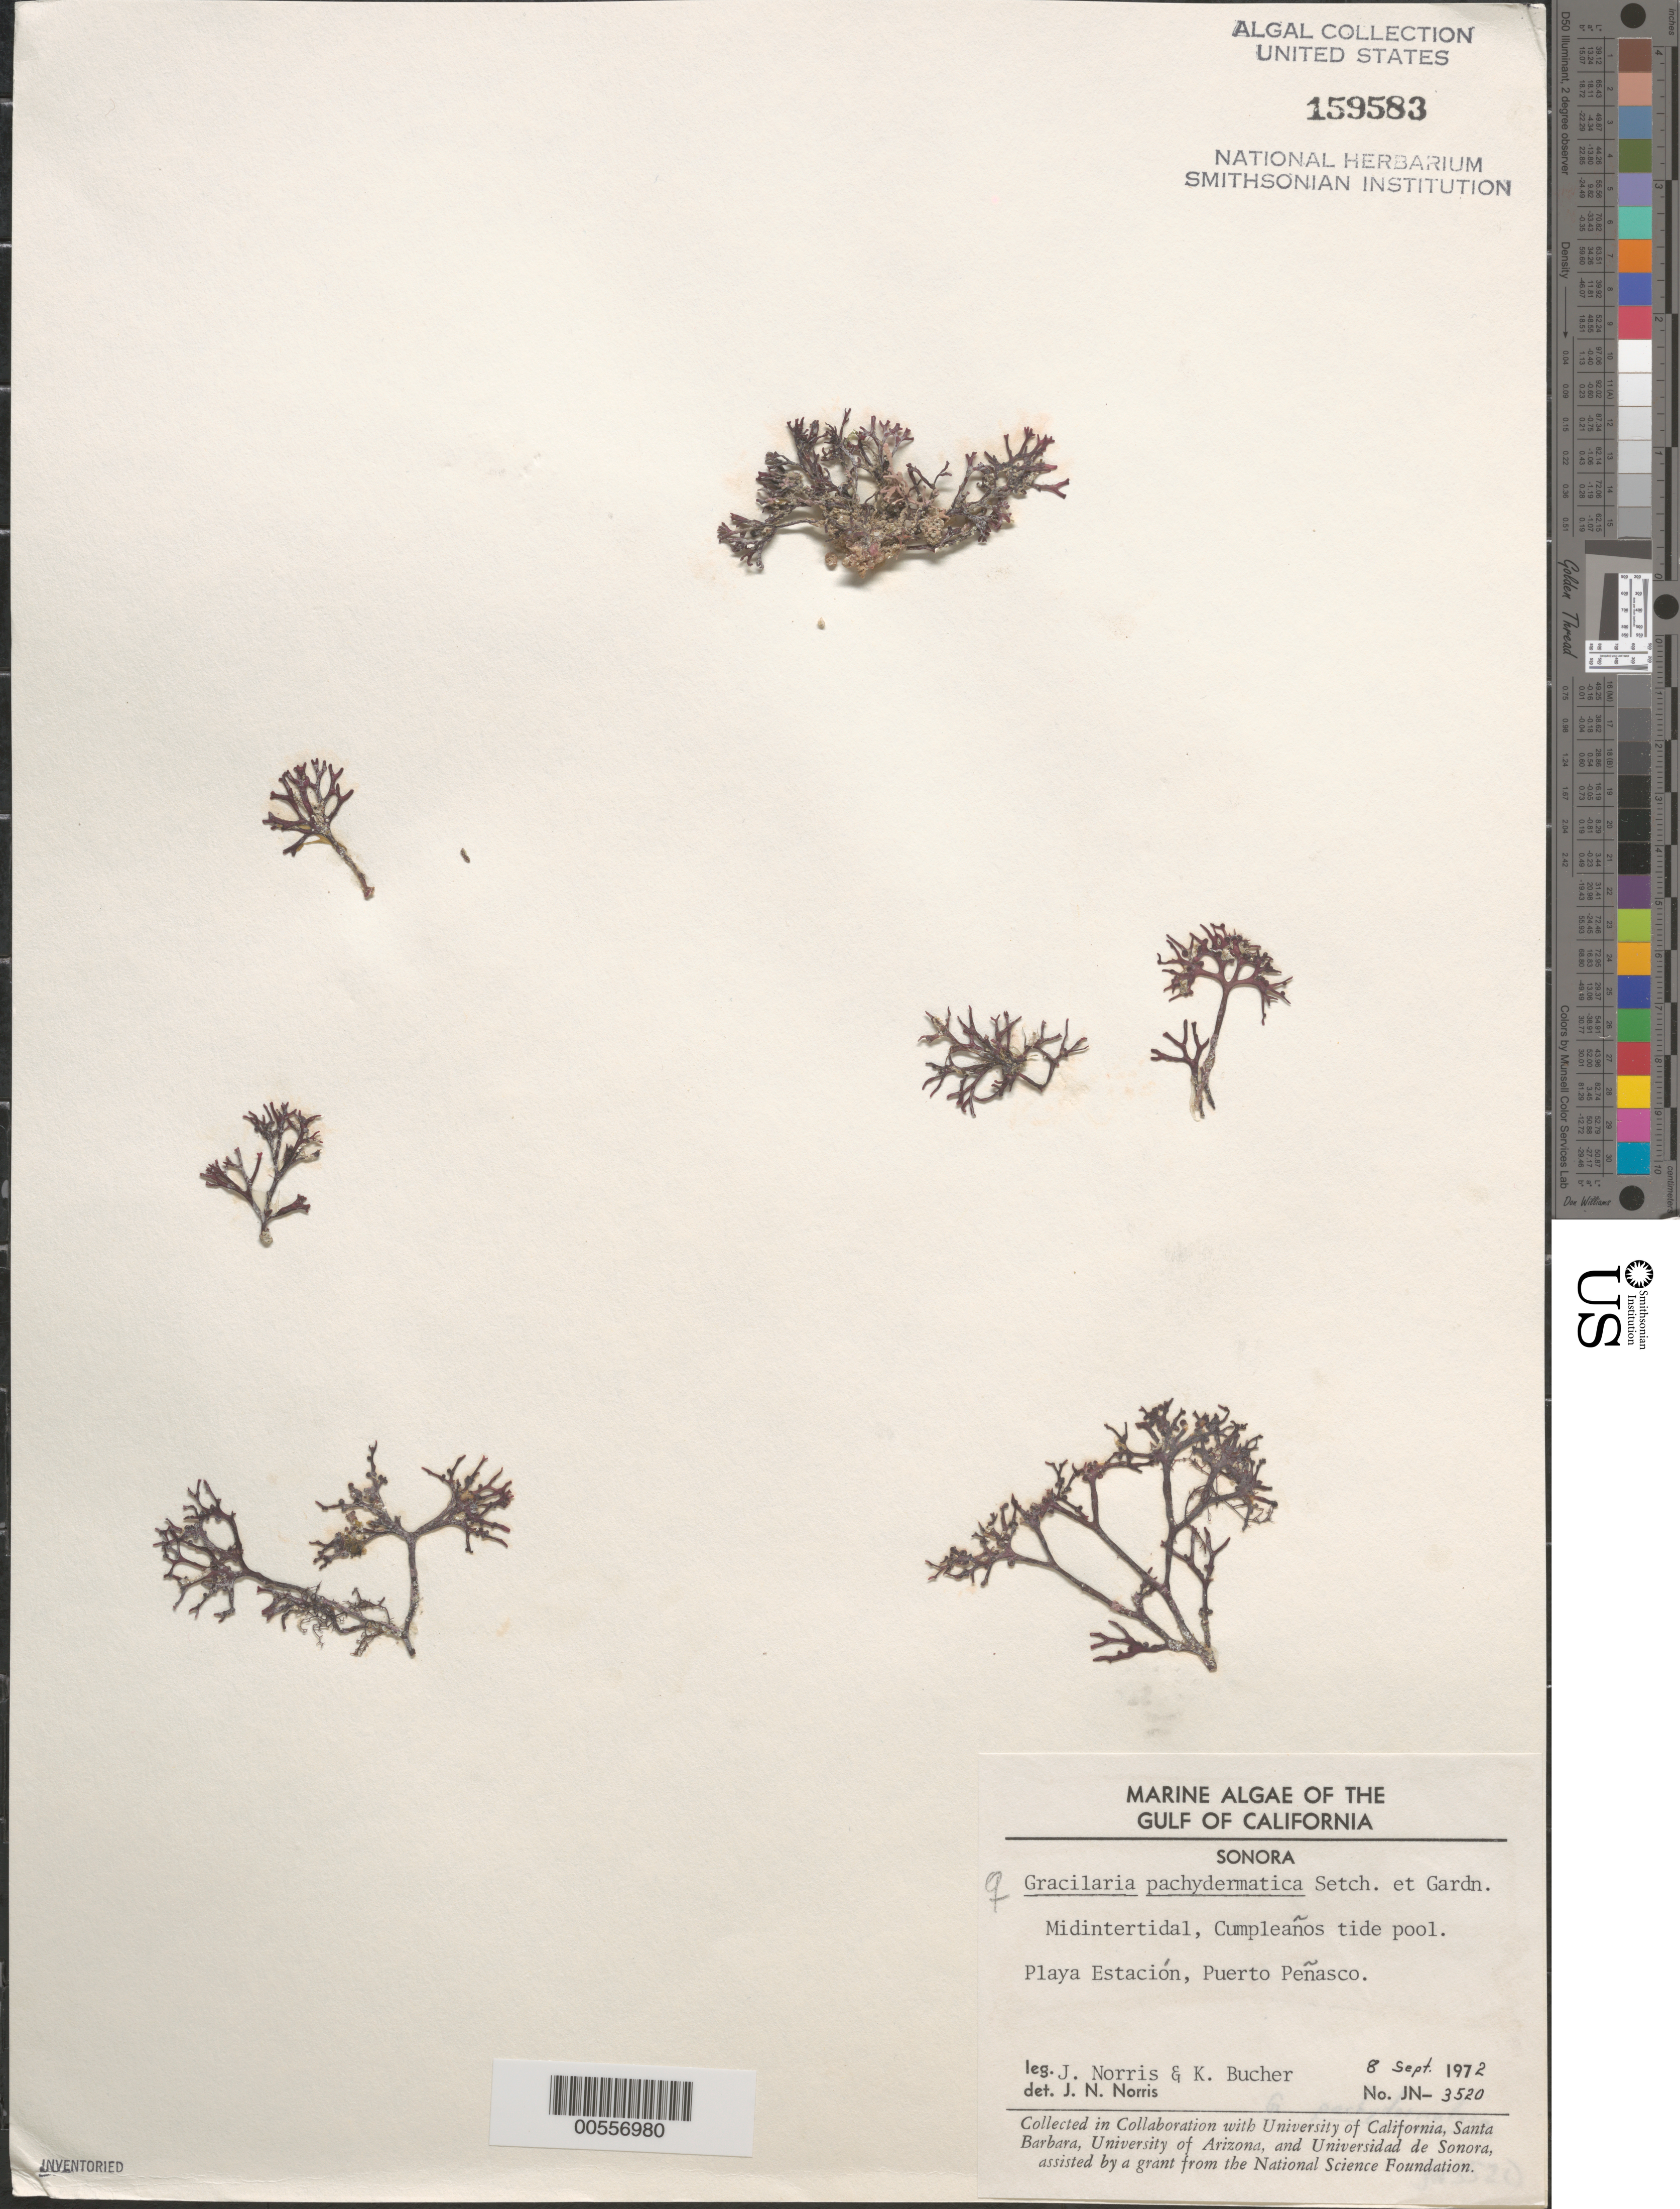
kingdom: Plantae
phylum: Rhodophyta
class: Florideophyceae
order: Gracilariales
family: Gracilariaceae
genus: Gracilaria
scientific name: Gracilaria pachydermatica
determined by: Norris, James N.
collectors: J. N. Norris & K. E. Bucher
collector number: JN-3520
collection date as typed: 08 Sep 1972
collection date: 1972-09-08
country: Mexico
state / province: Sonora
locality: Playa Estacion, Puerto Penasco, Cumpleanos tide pool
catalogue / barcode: US 159583